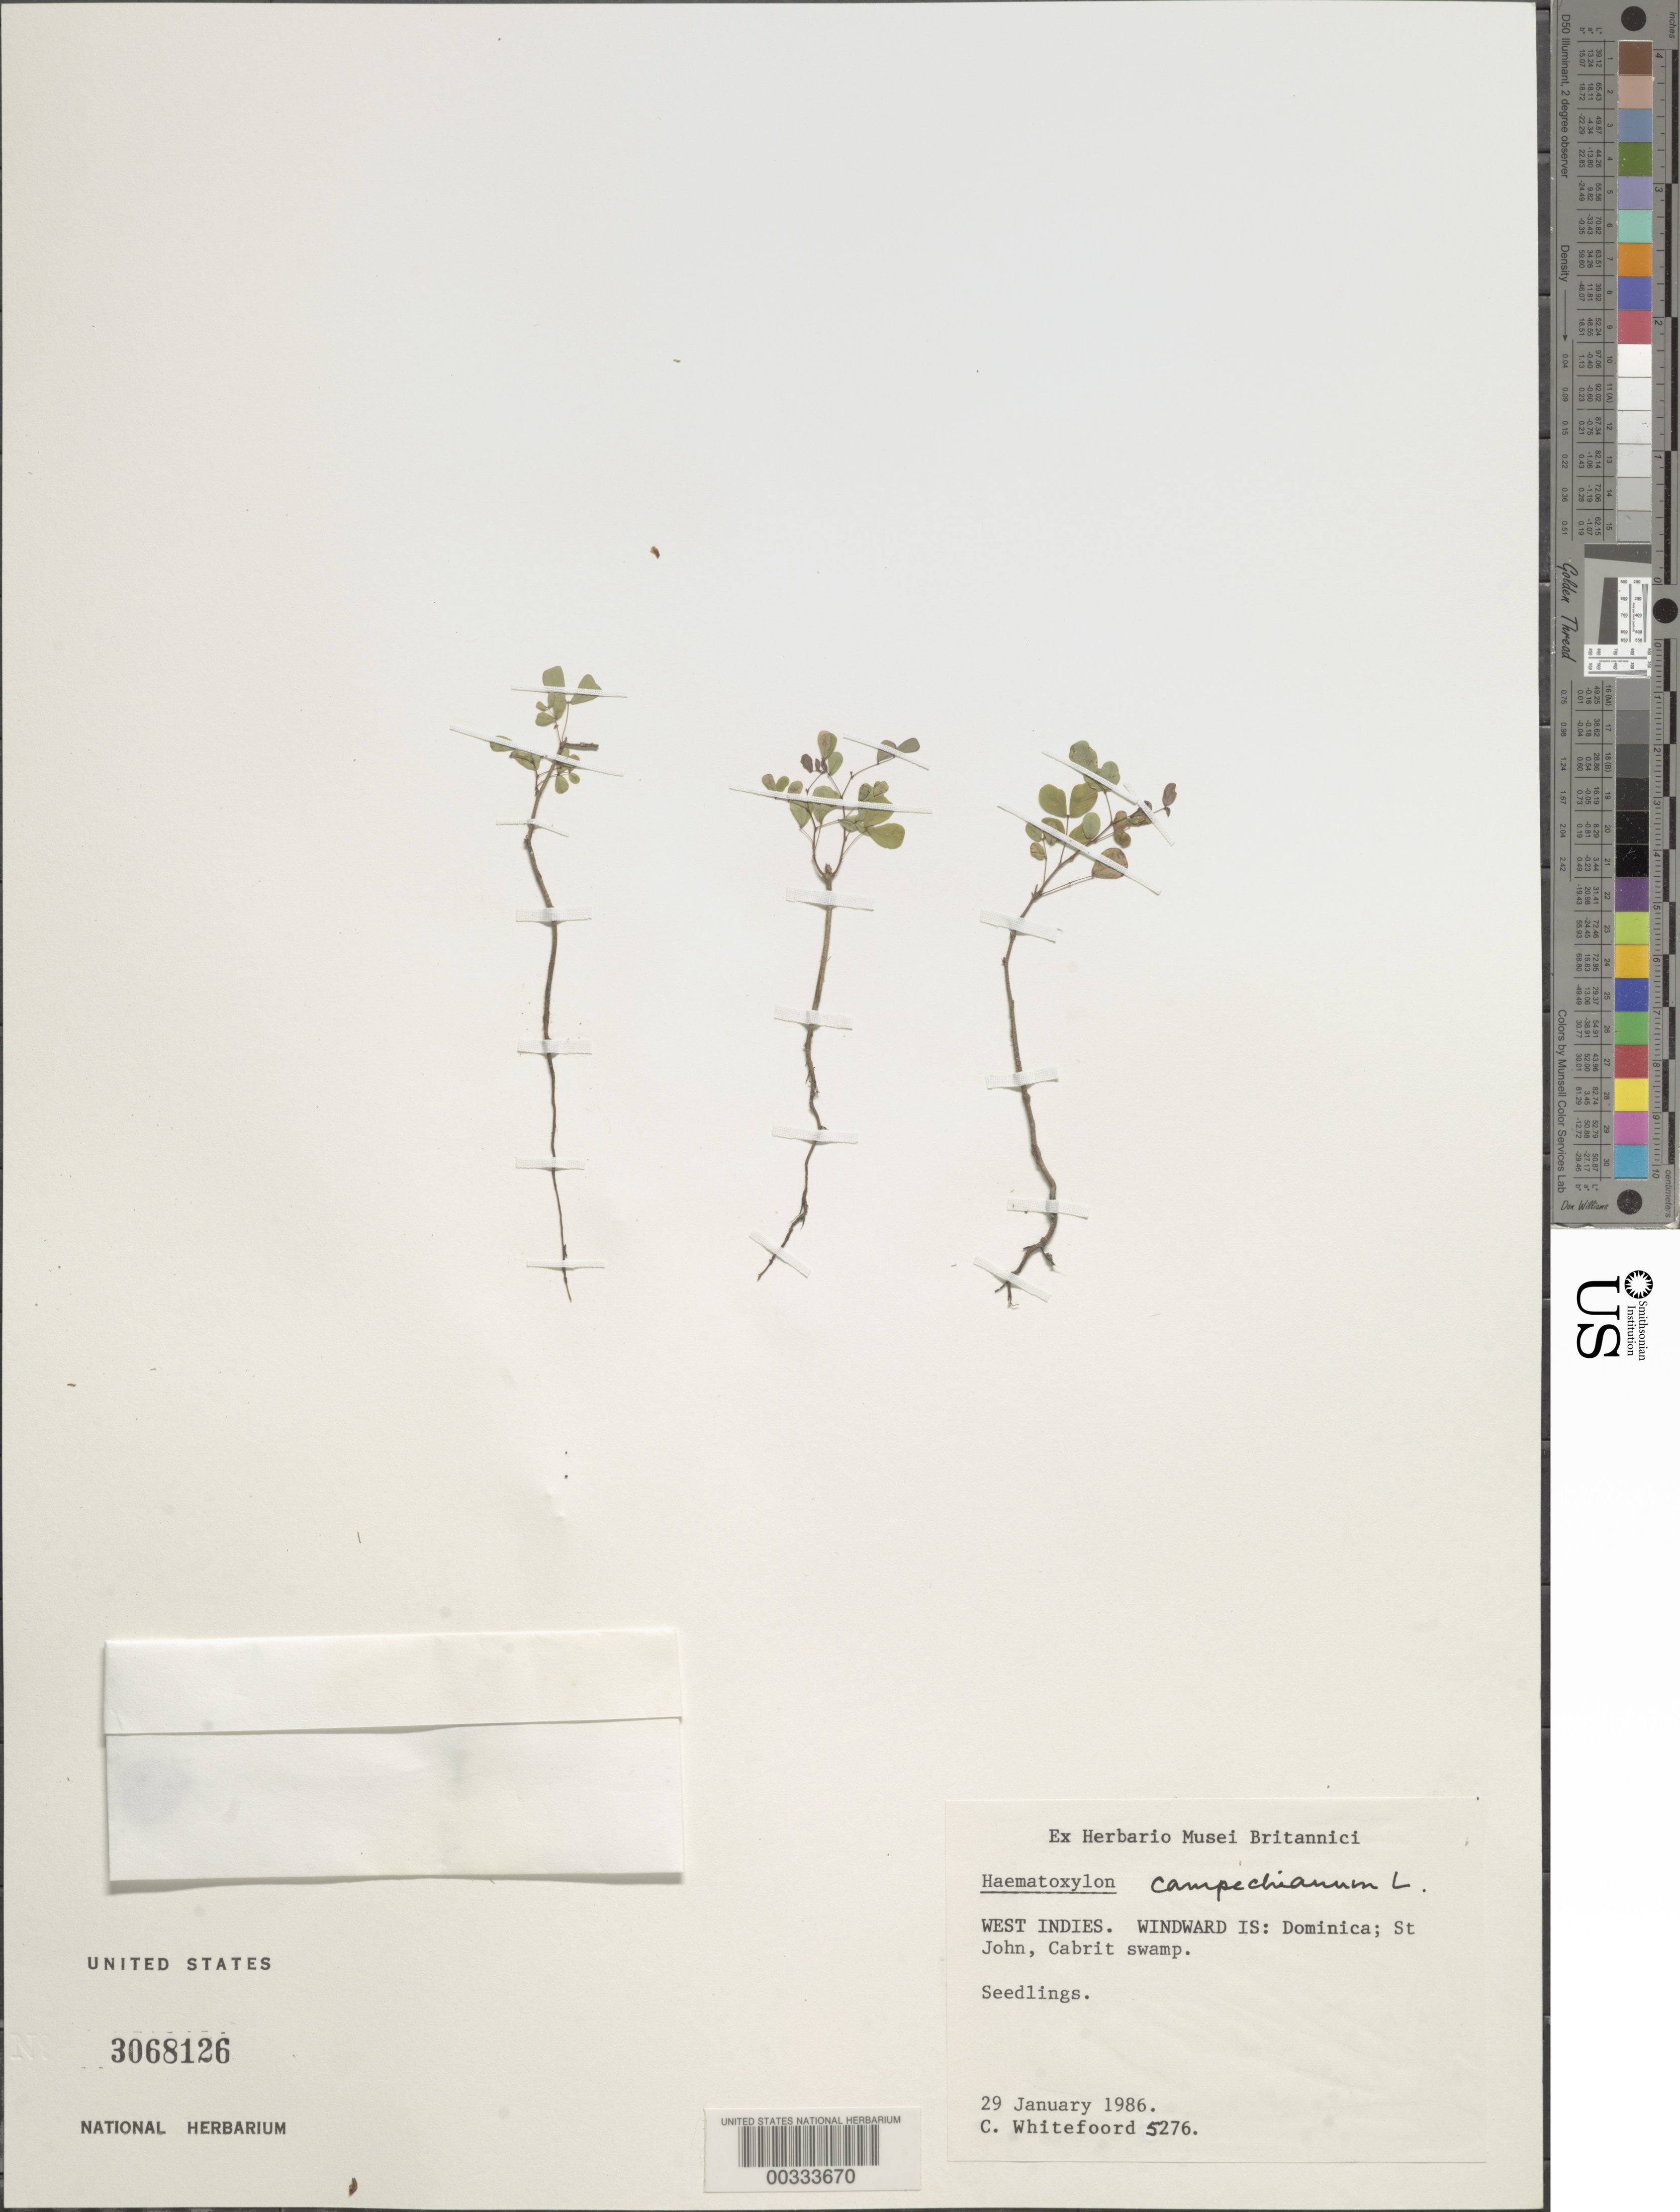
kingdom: Plantae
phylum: Tracheophyta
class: Magnoliopsida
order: Fabales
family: Fabaceae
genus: Haematoxylum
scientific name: Haematoxylum campechianum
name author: L.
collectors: C. Whitefoord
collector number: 5276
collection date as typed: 29 Jan 1986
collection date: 1986-01-29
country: Dominica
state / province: St. John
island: Dominica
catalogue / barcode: US 3068126